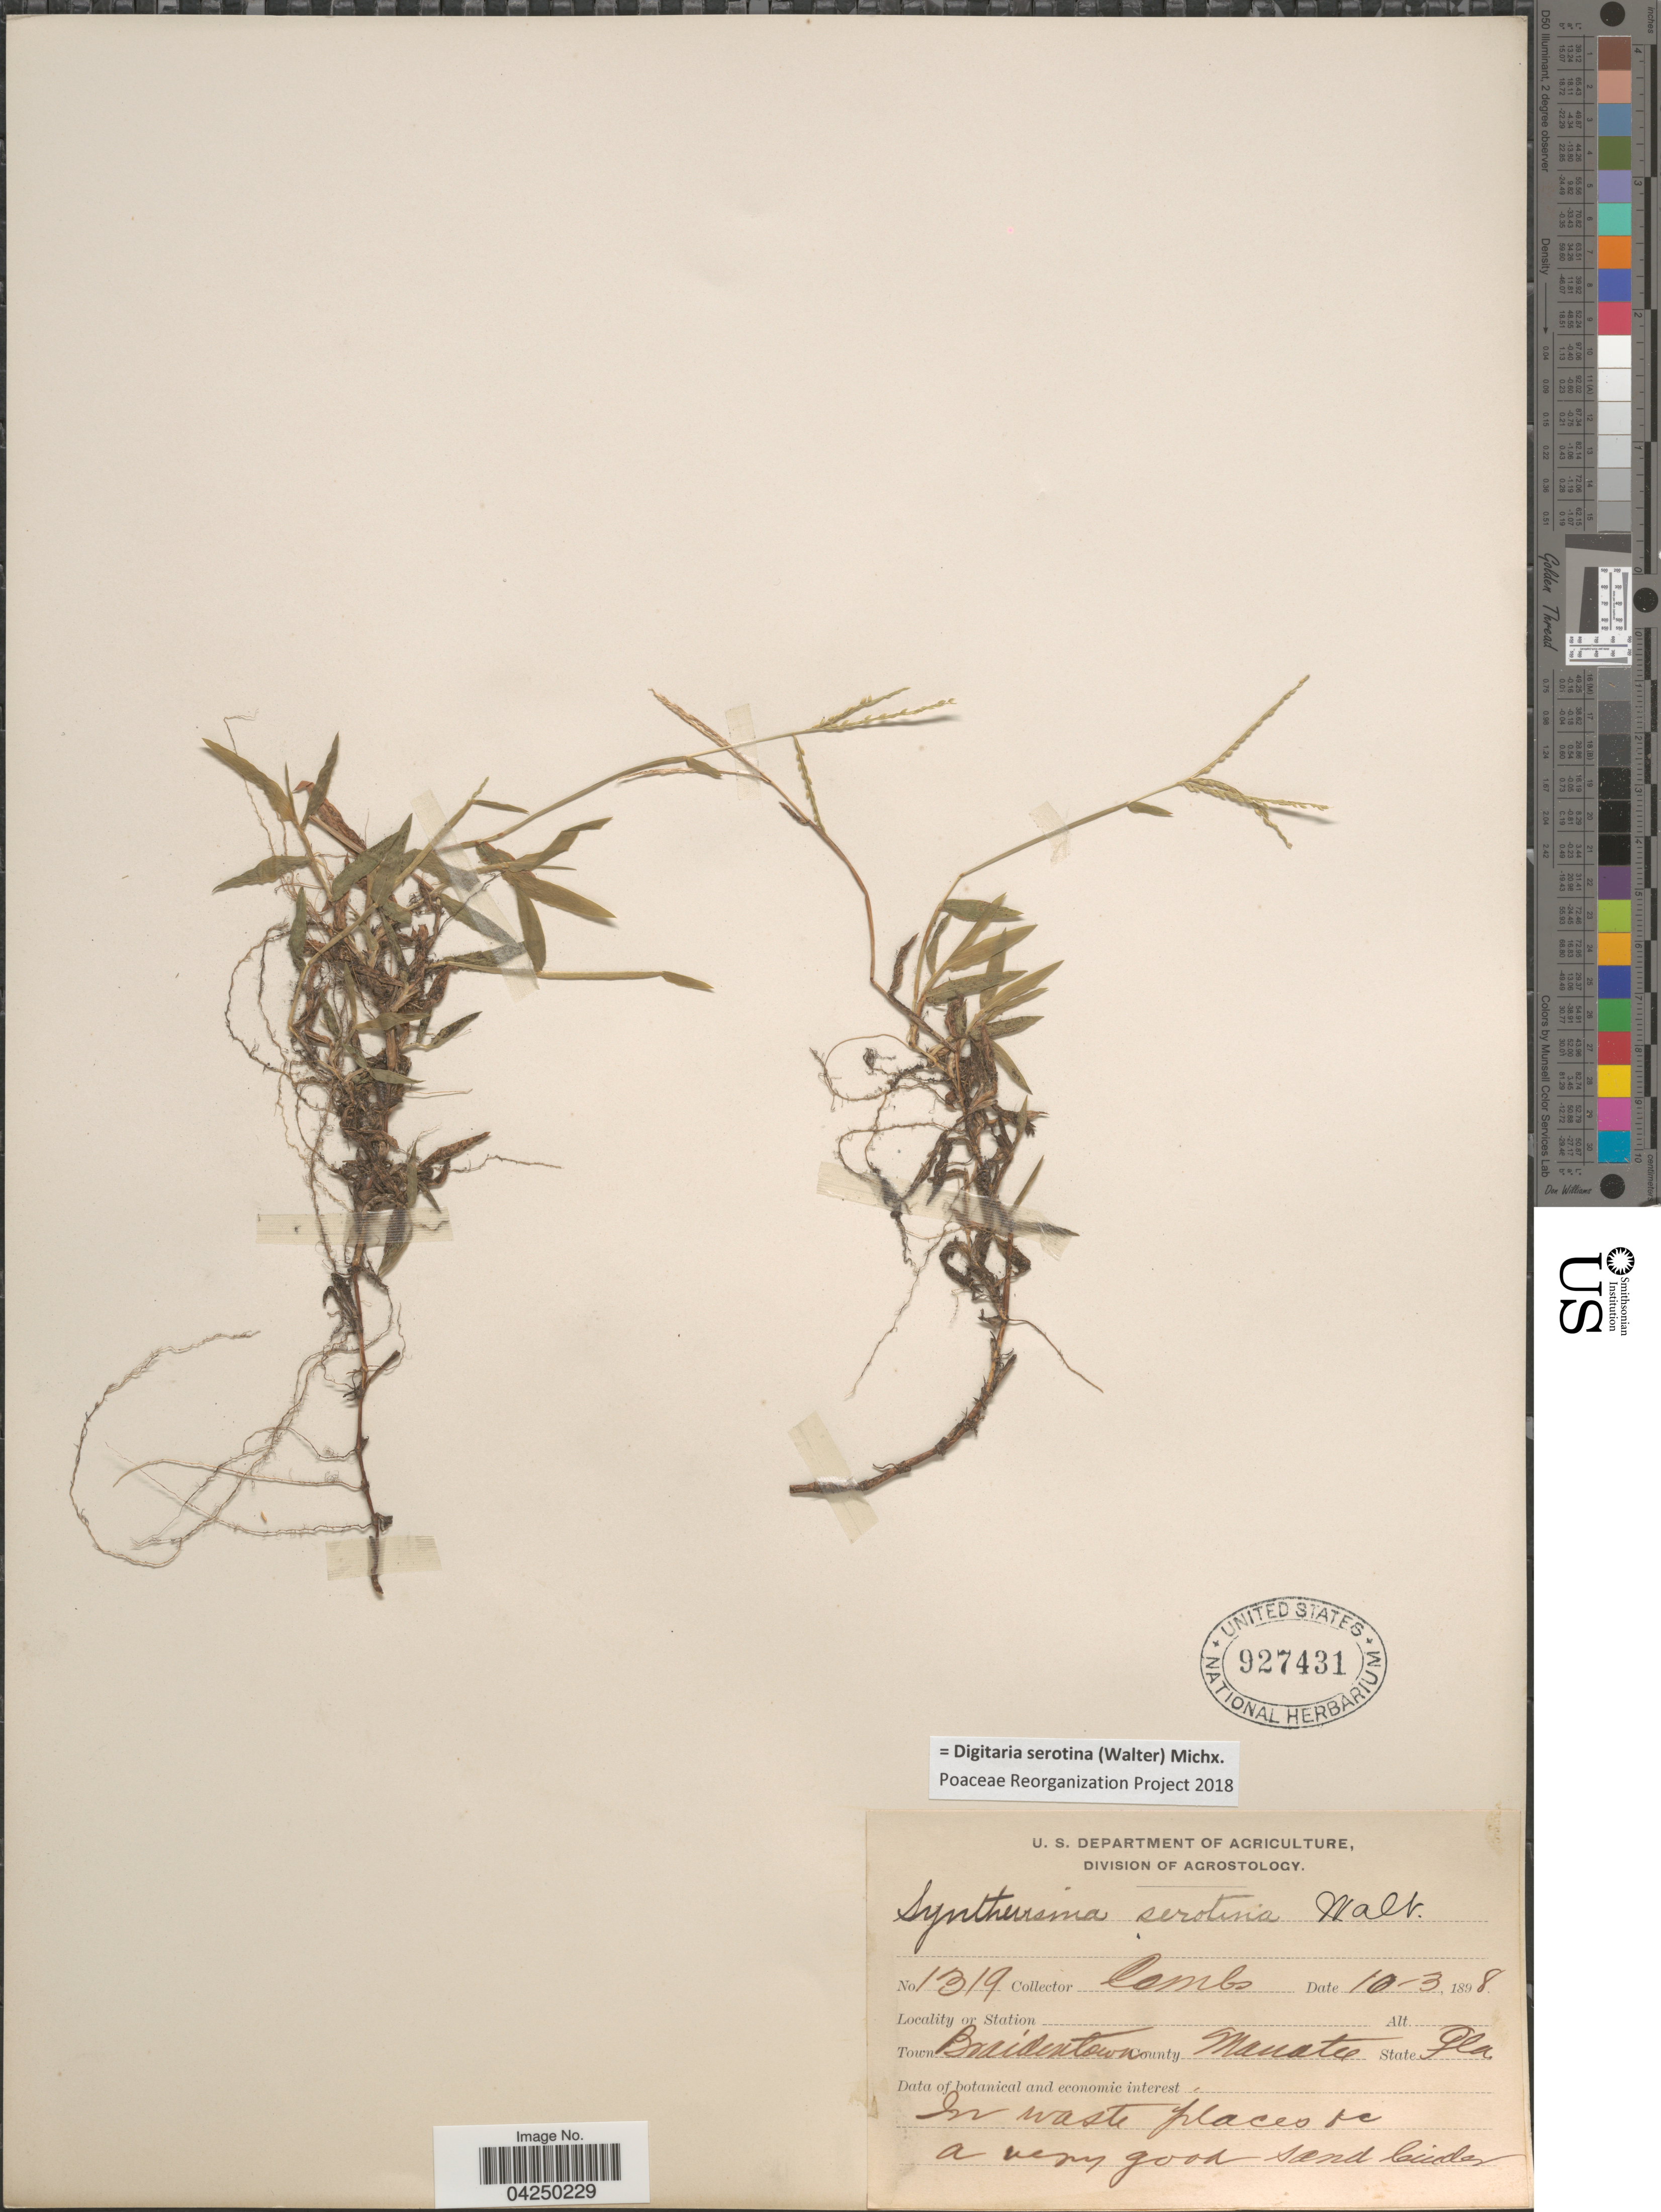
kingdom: Plantae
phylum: Tracheophyta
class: Liliopsida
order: Poales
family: Poaceae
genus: Digitaria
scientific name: Digitaria serotina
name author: (Walter) Michx.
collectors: -. Combs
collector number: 1319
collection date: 1898-10-03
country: United States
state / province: Florida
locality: Town Braidentown. County Manatee. In waste places.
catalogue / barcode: US 927431